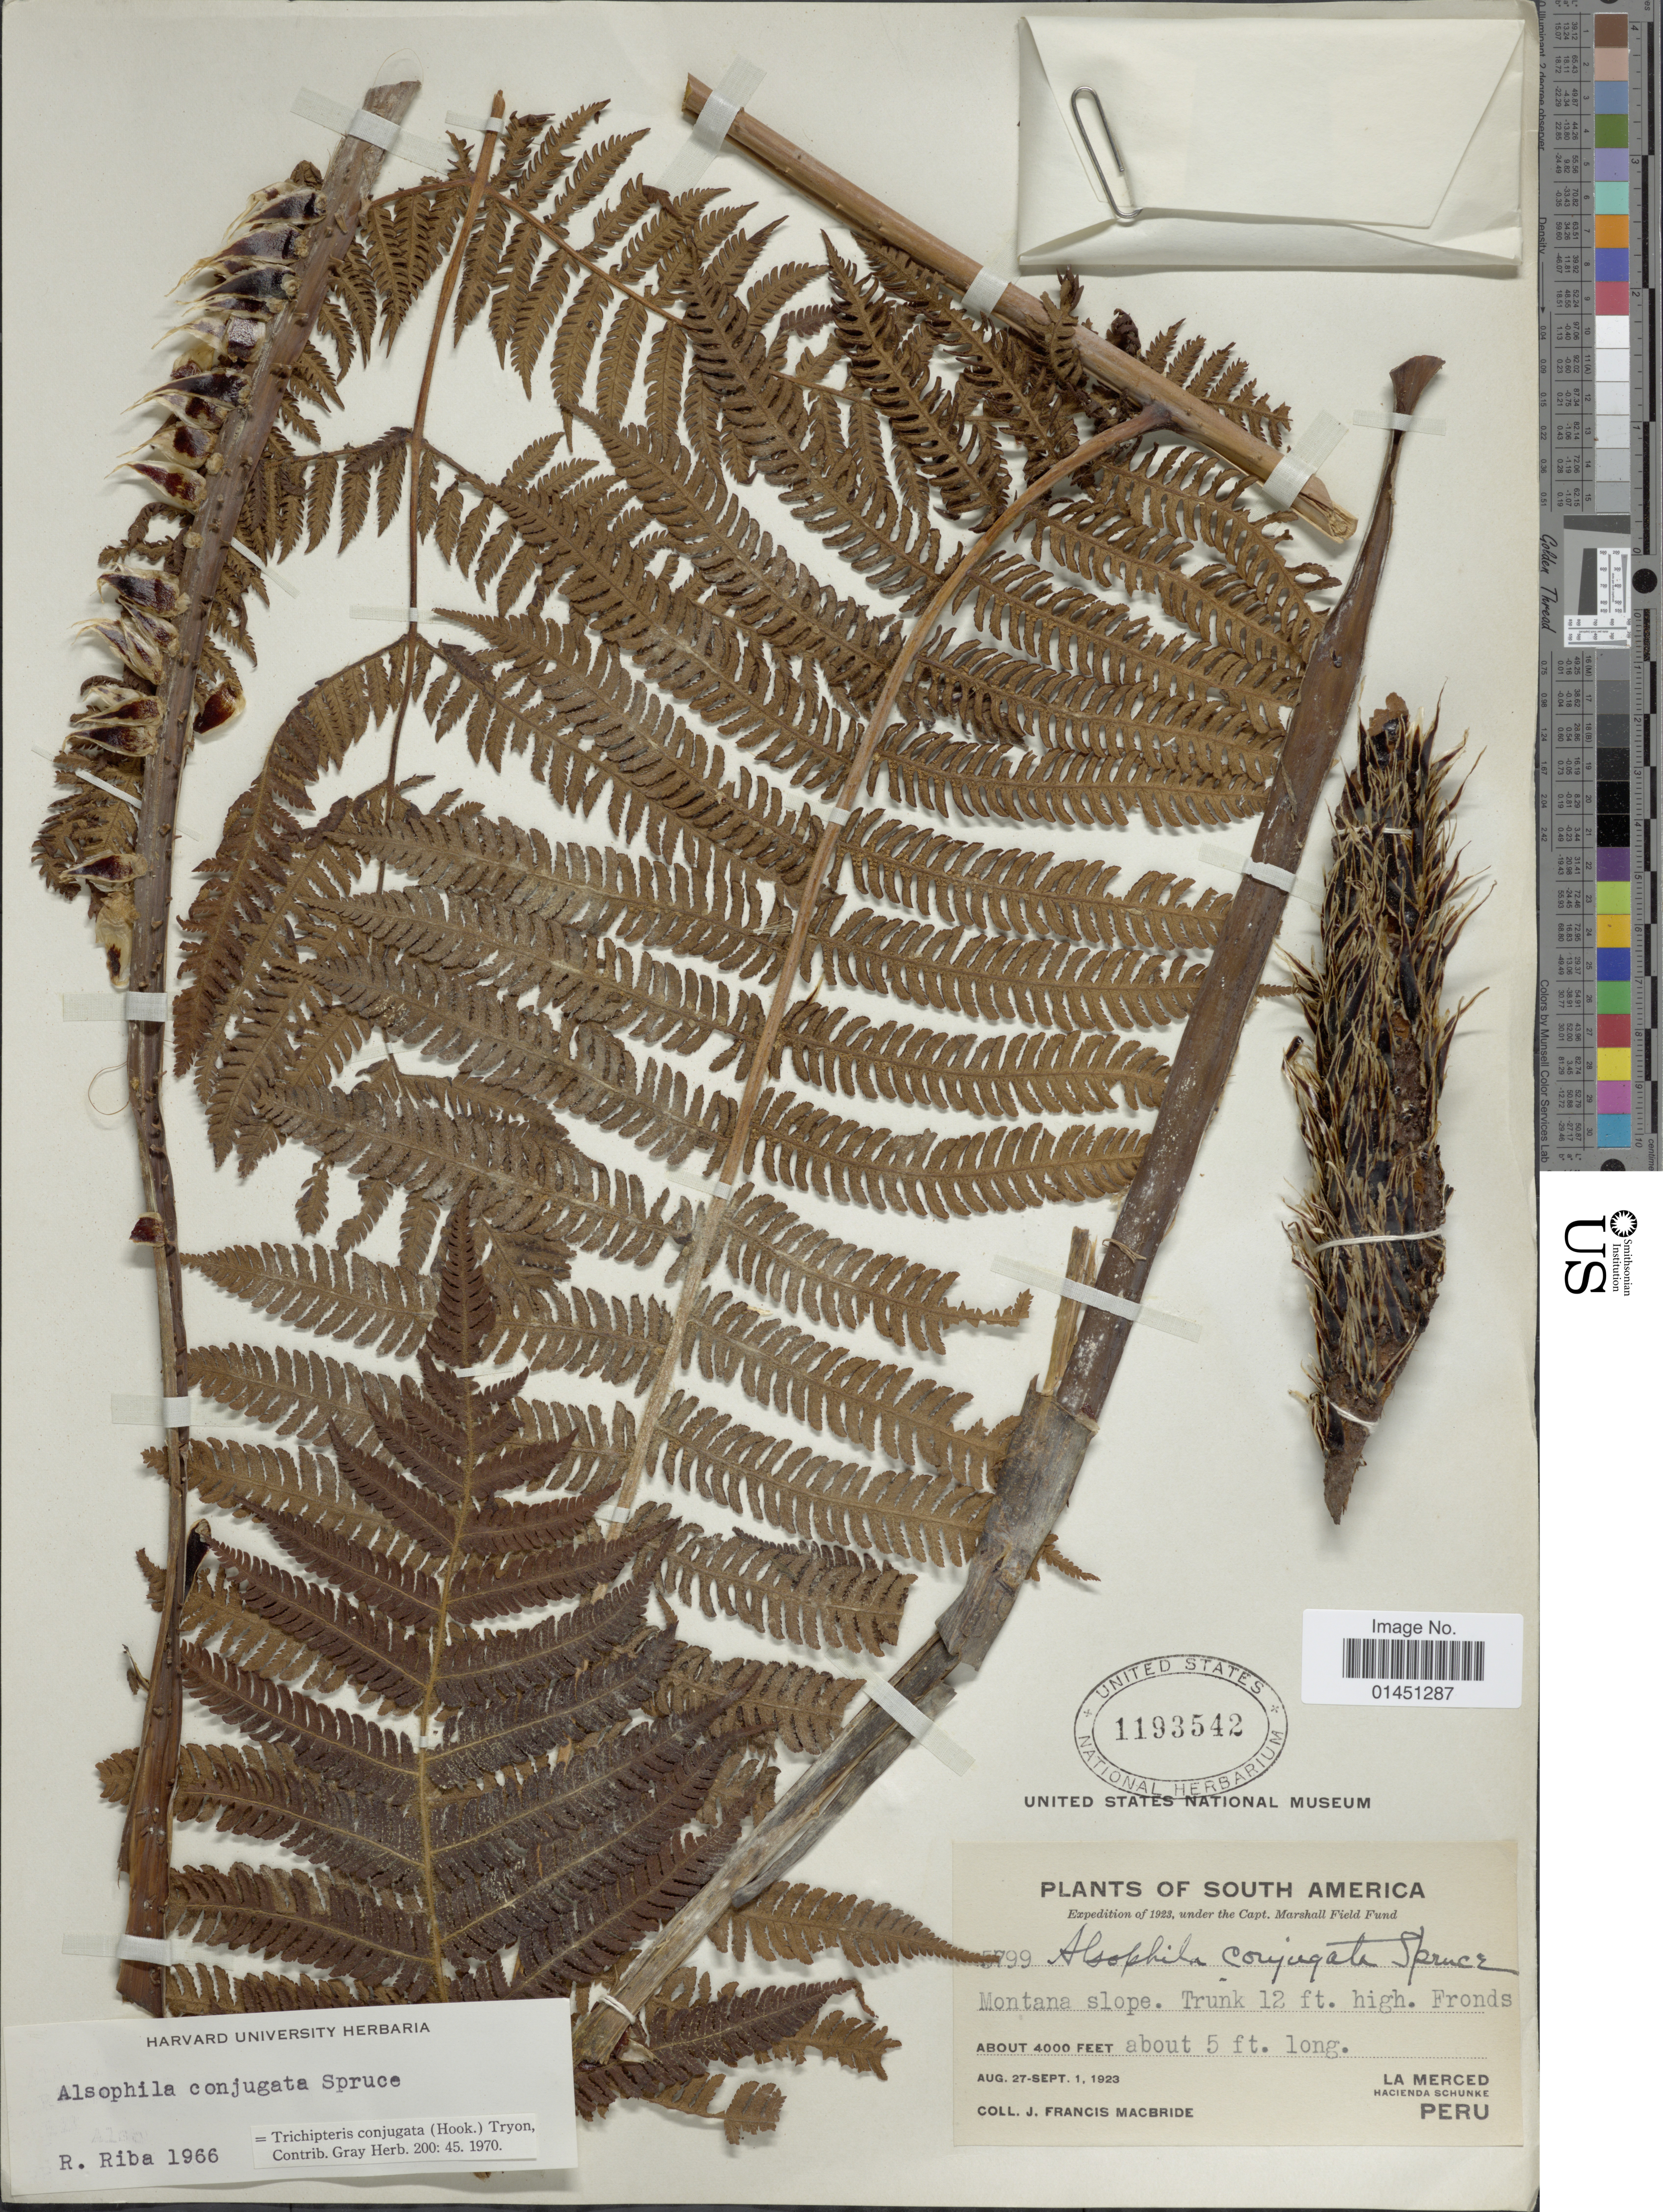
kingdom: Plantae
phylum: Tracheophyta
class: Polypodiopsida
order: Cyatheales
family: Cyatheaceae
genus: Cyathea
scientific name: Cyathea conjugata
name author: (Hook.) Domin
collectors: J. F. Macbride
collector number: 5799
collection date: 1923-08-27/1923-09-01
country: Peru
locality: Montana slope, La Merced, Hacienda Schunke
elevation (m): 1219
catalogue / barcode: US 1193542